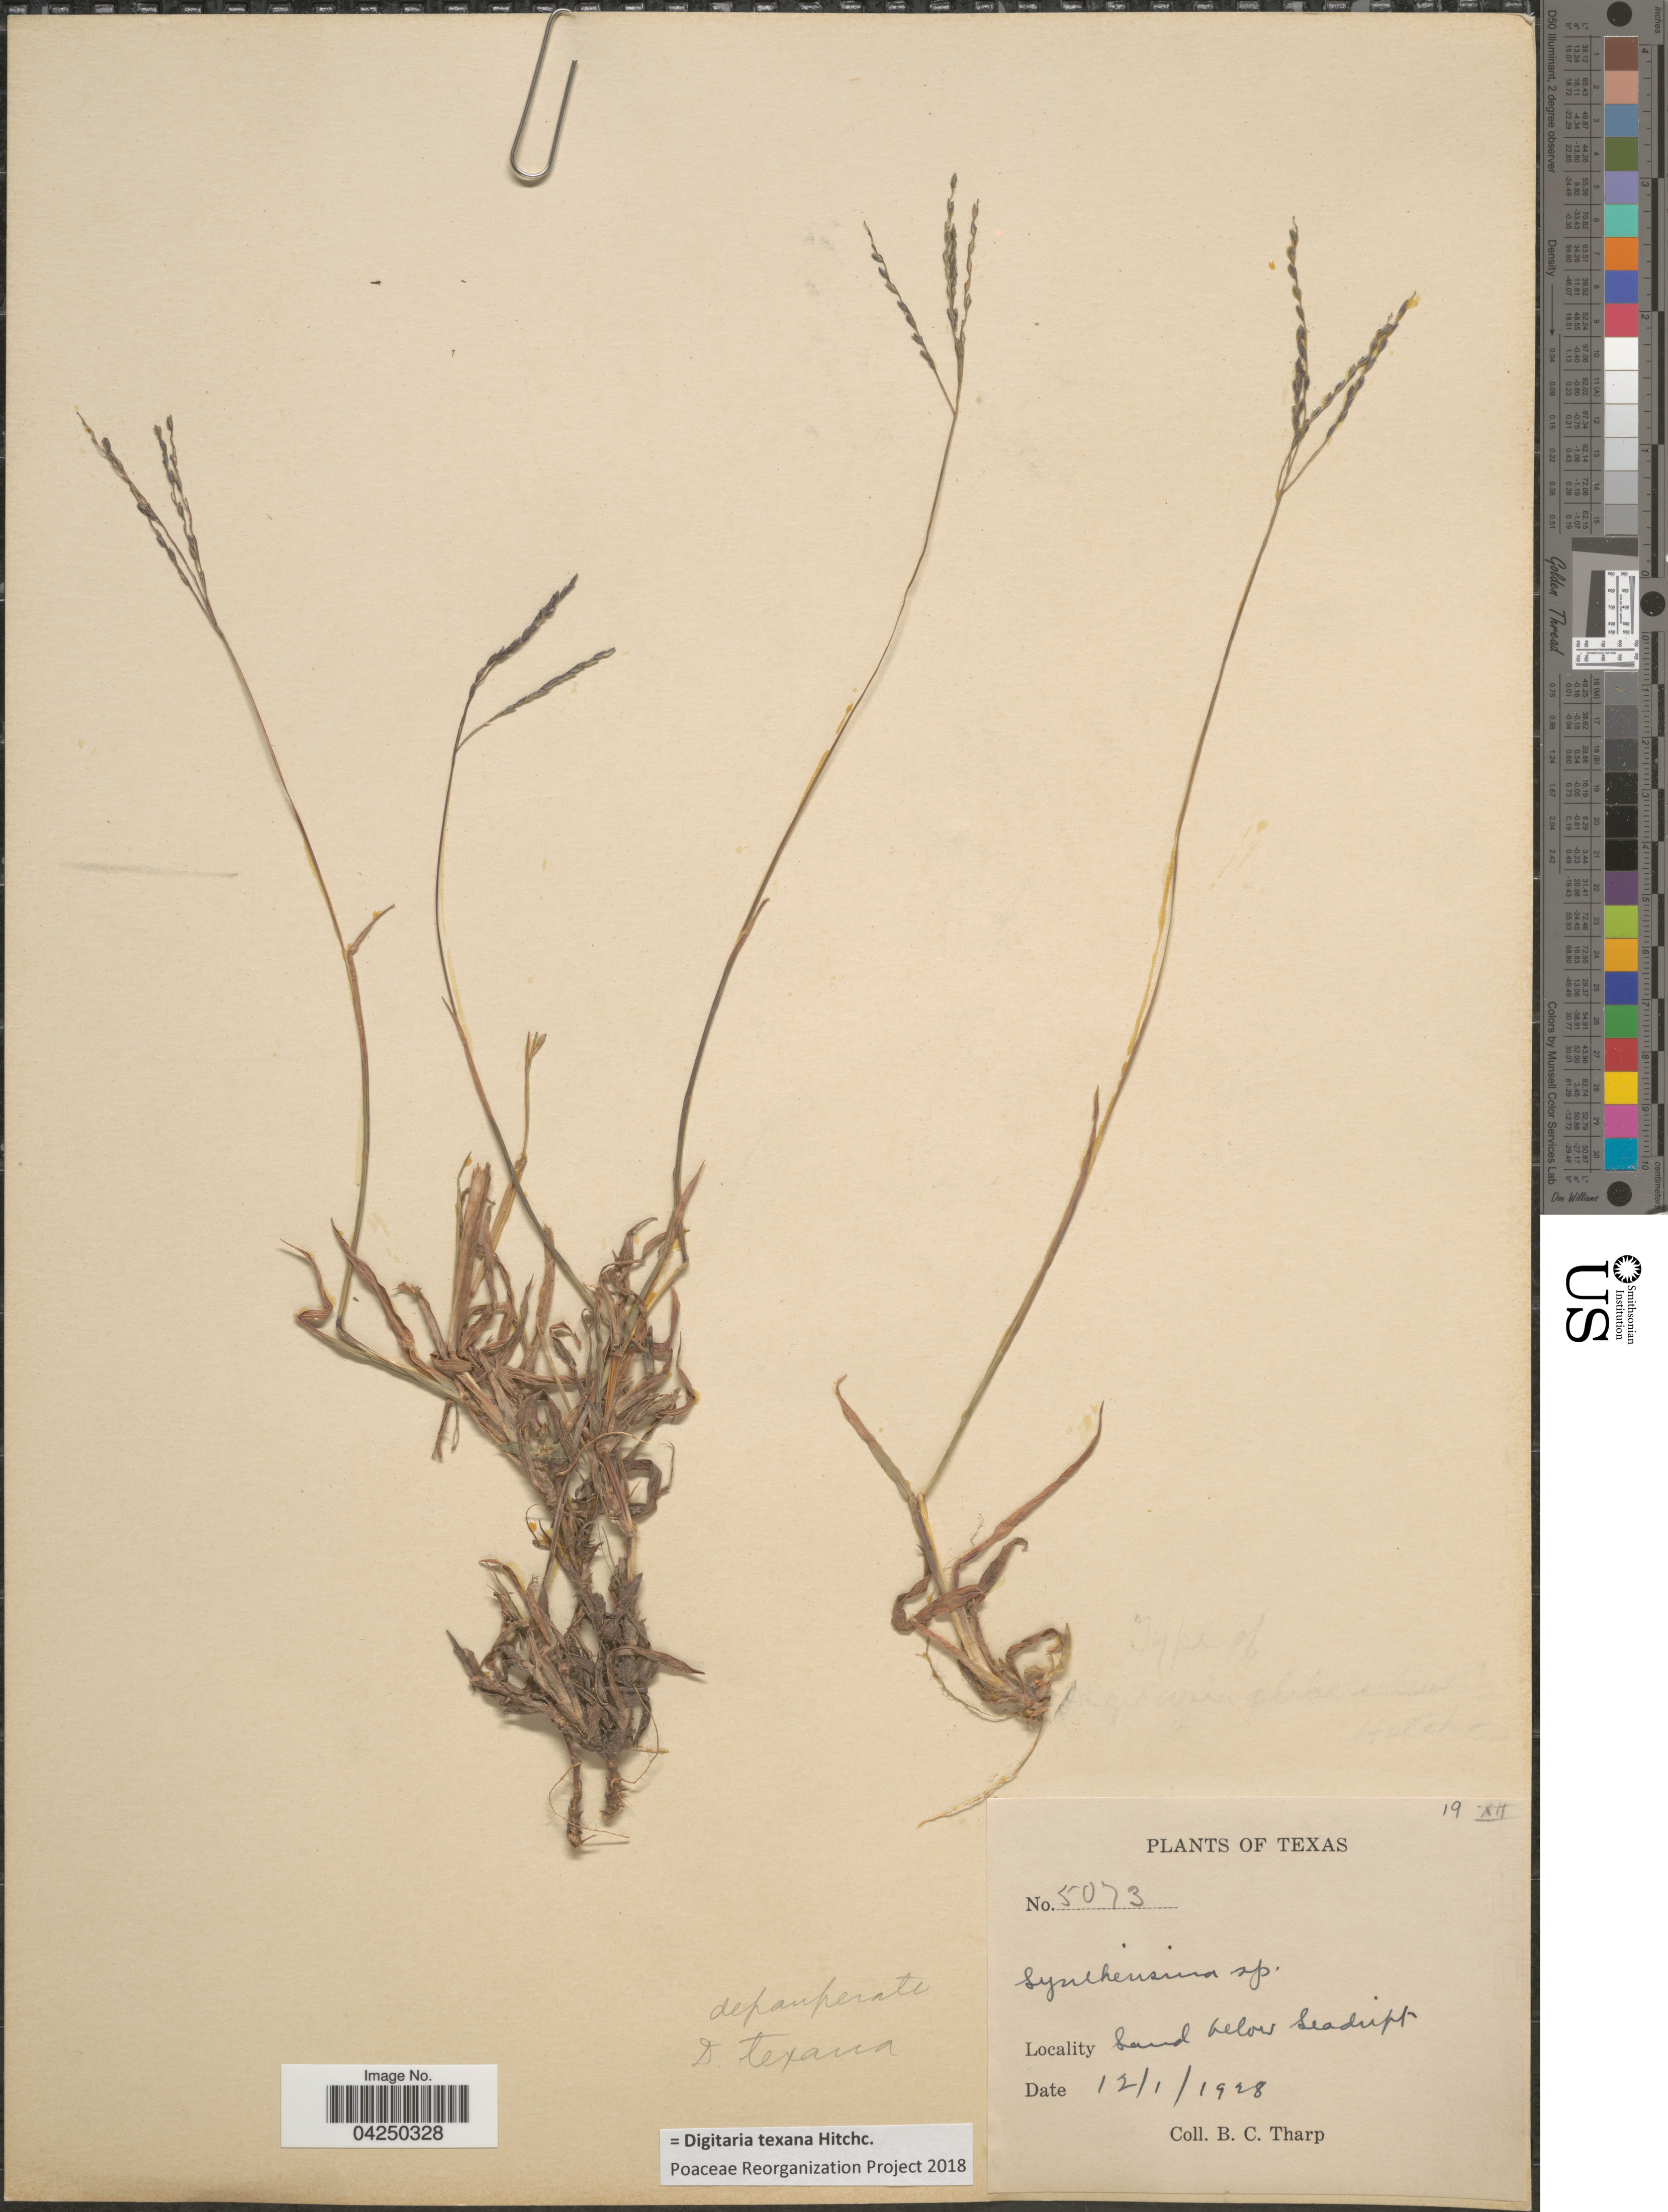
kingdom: Plantae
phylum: Tracheophyta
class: Liliopsida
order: Poales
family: Poaceae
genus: Digitaria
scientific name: Digitaria texana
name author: Hitchc.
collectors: B. C. Tharp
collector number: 5073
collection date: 1928-12-01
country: United States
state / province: Texas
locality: Sand below Seadrift.